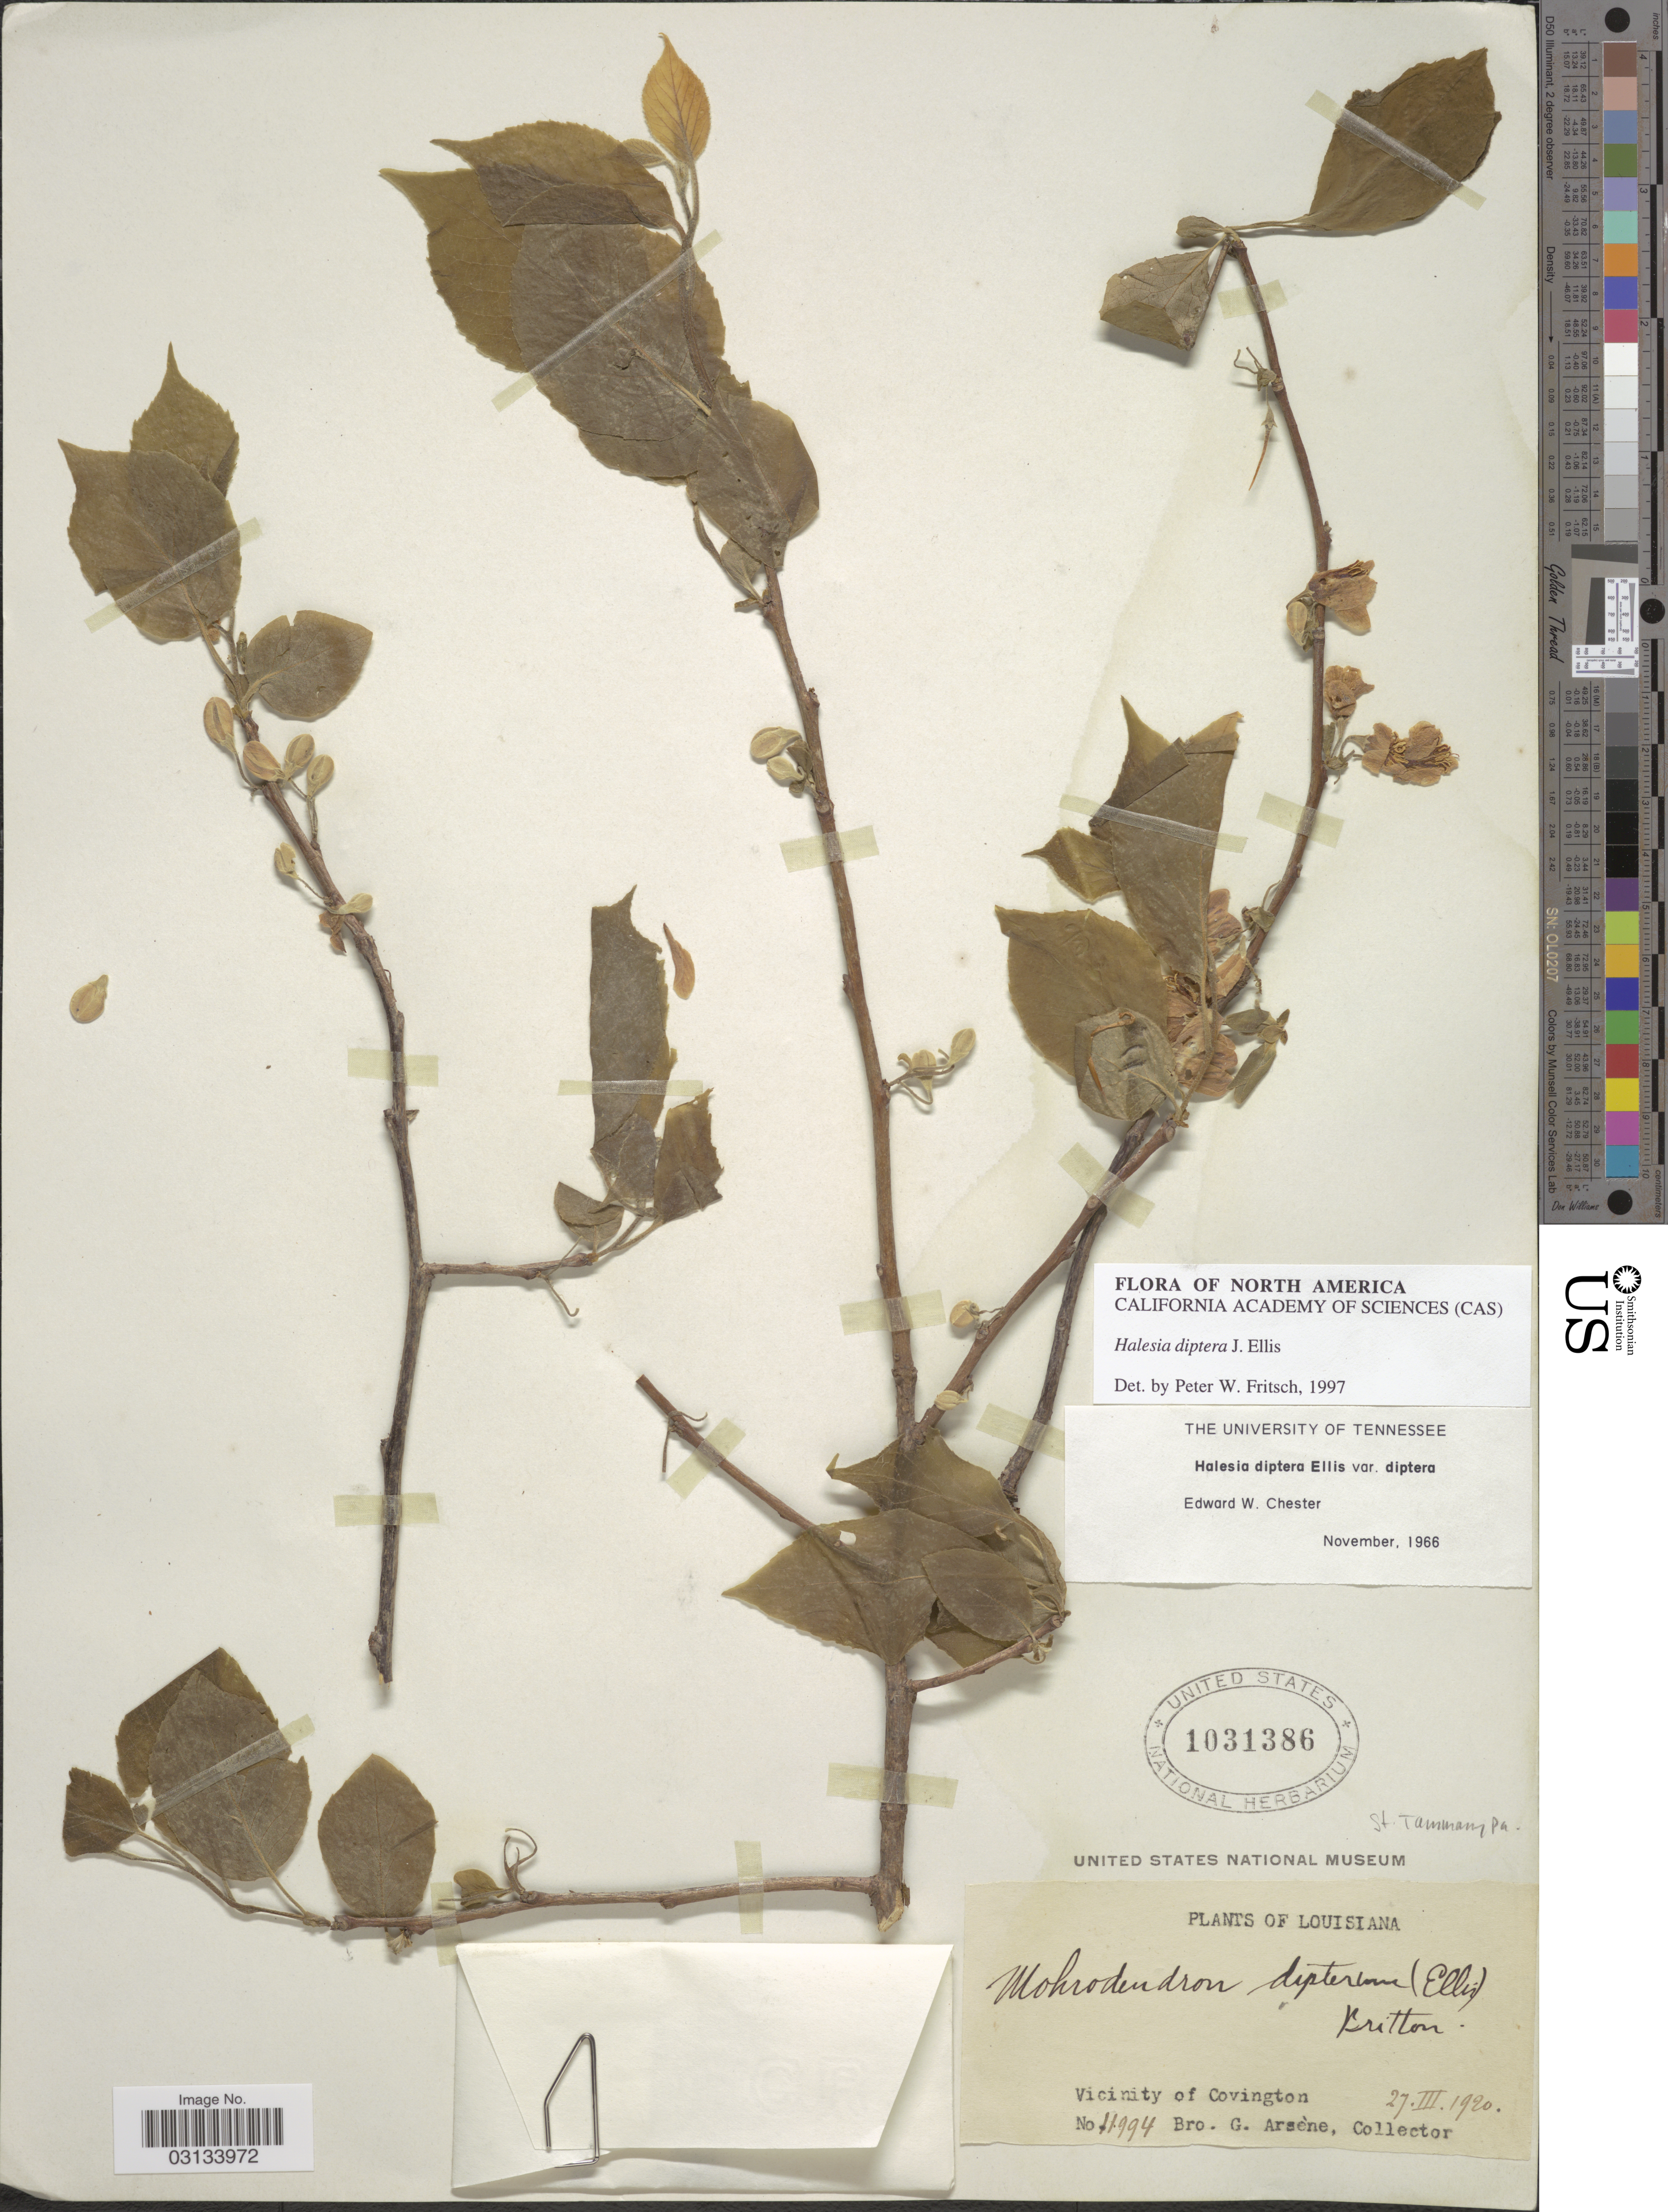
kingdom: Plantae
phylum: Tracheophyta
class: Magnoliopsida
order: Ericales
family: Styracaceae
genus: Halesia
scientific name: Halesia diptera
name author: J. Ellis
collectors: Bro. G. Arsène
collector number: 11994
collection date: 1920-03-27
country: United States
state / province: Louisiana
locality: St. Tammany Pa. Vicinity of Covington.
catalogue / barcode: US 1031386